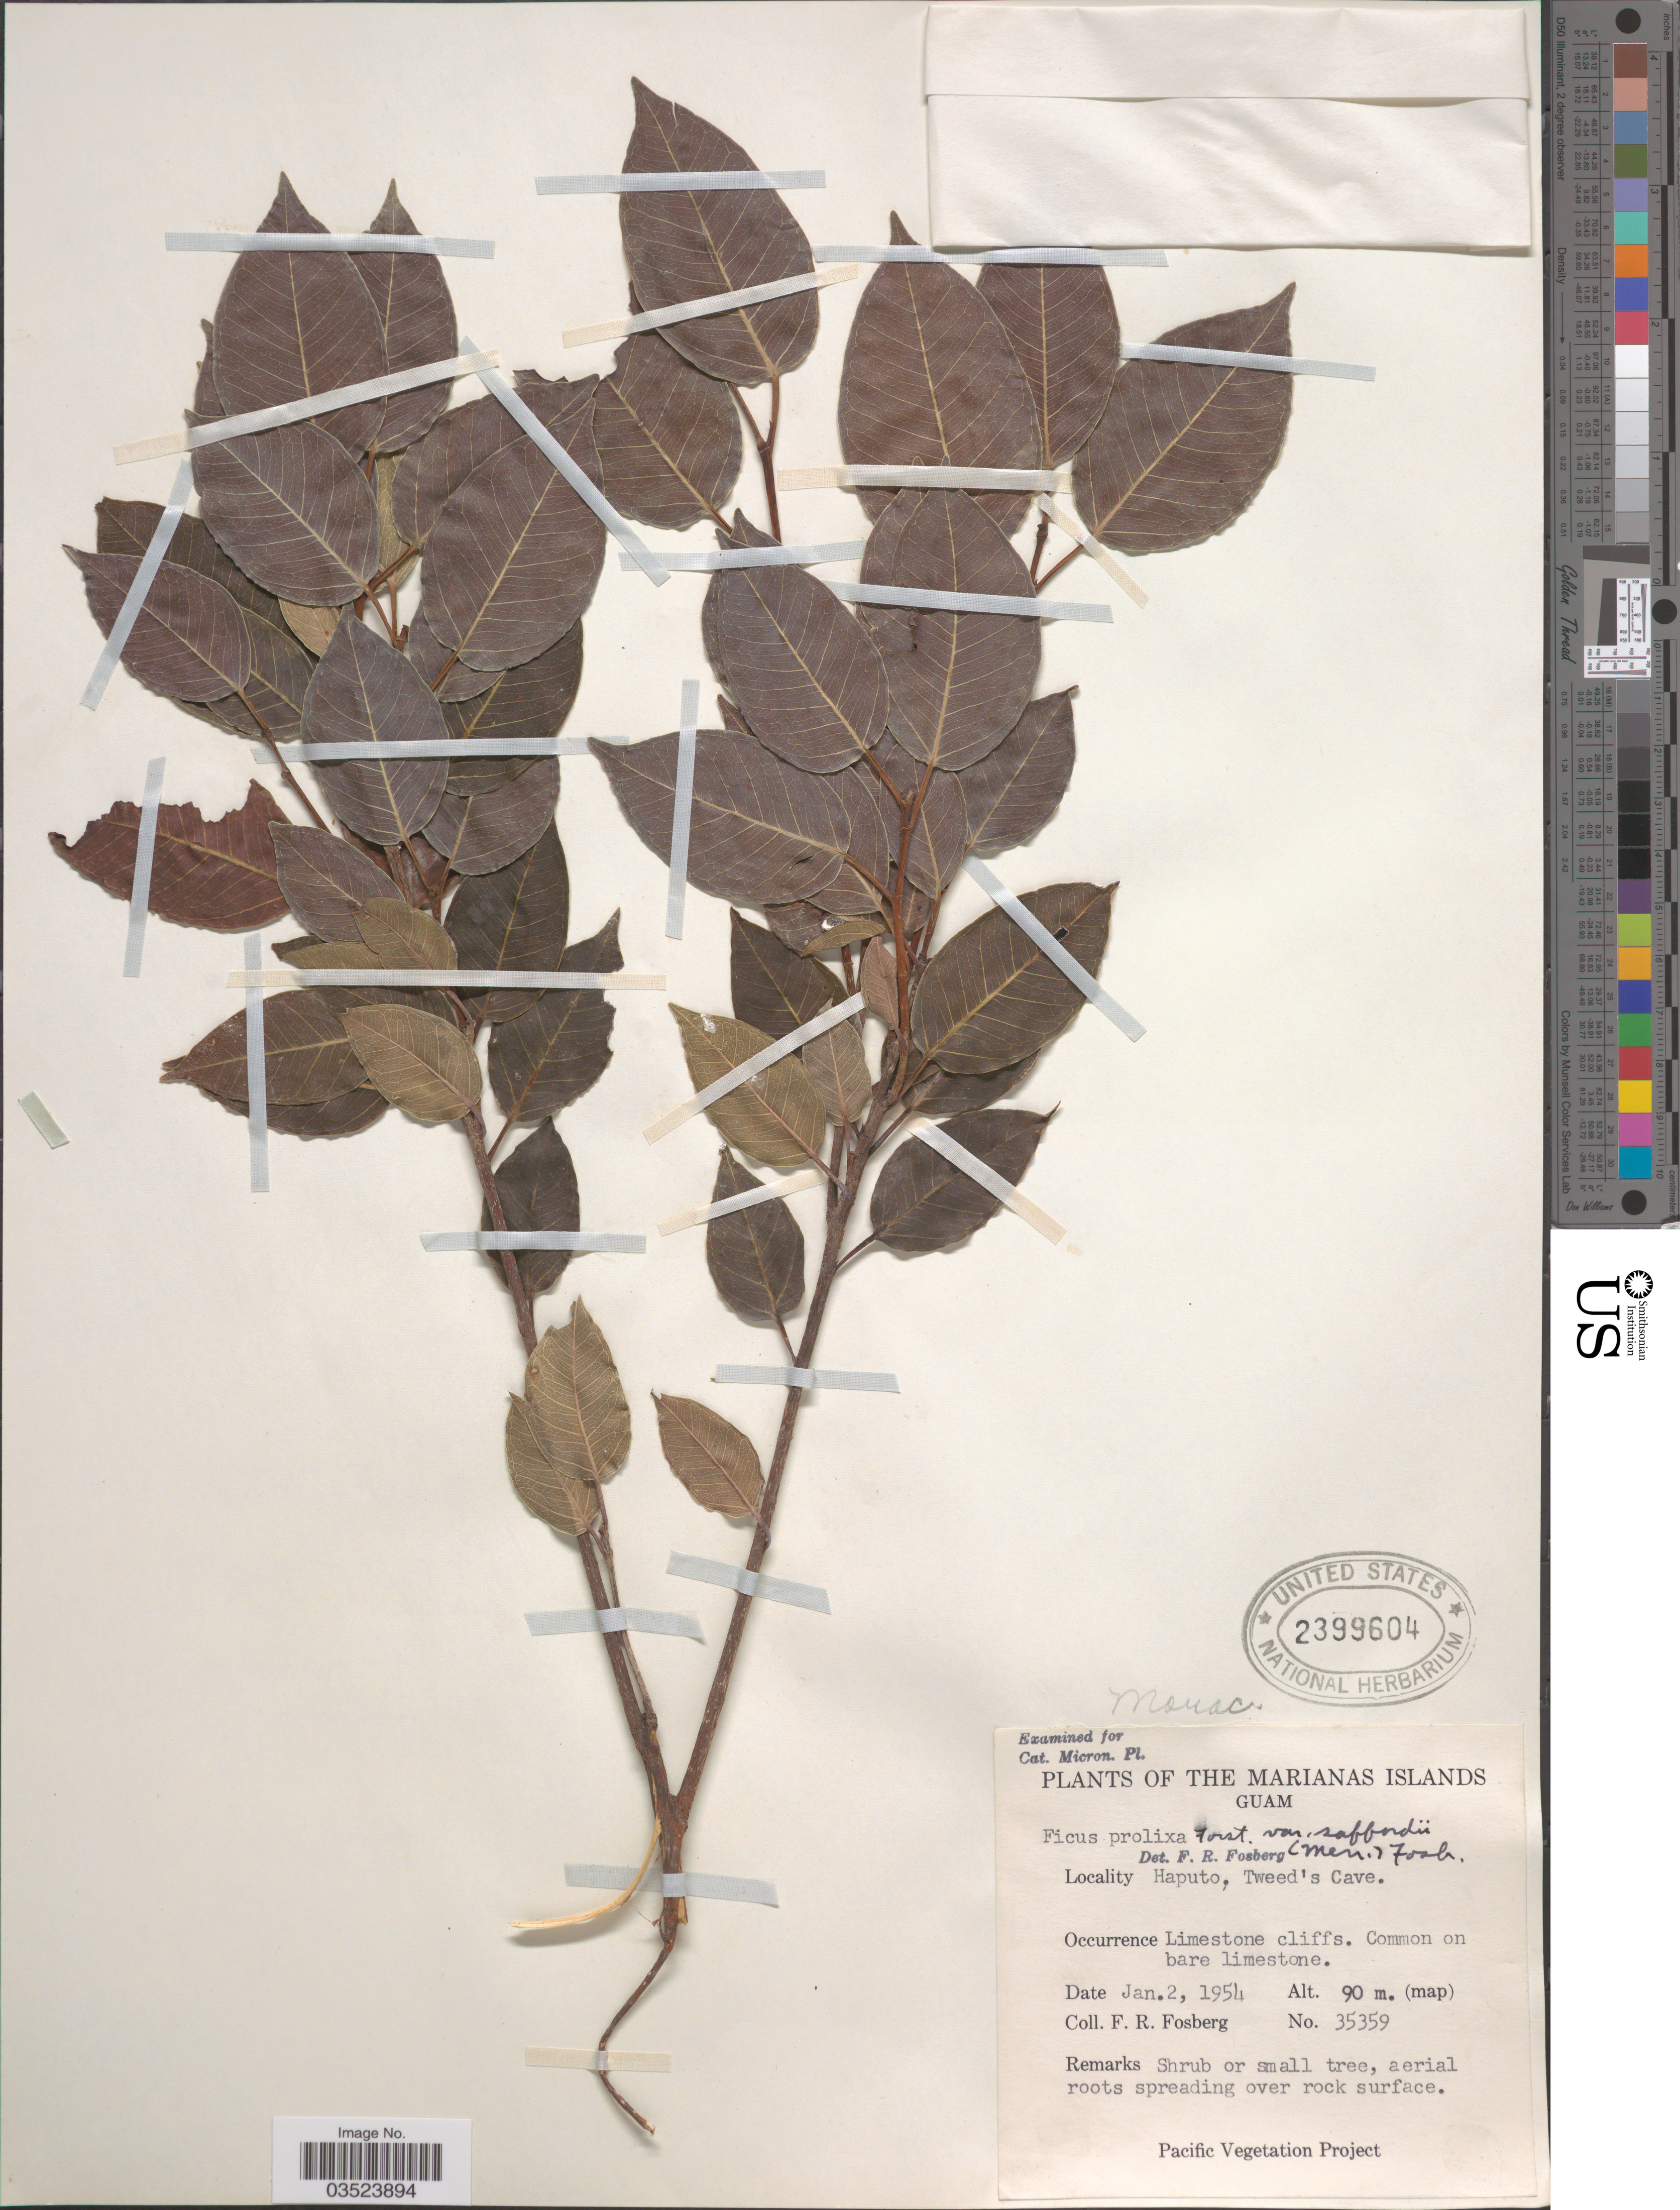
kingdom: Plantae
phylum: Tracheophyta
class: Magnoliopsida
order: Rosales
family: Moraceae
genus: Ficus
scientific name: Ficus microcarpa var. saffordii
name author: (Merr.) Corner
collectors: F. R. Fosberg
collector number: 35359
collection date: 1954-01-02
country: Guam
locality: The Marianas Islands. Haputo, Tweed's Cave.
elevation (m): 90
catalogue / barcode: US 2399604